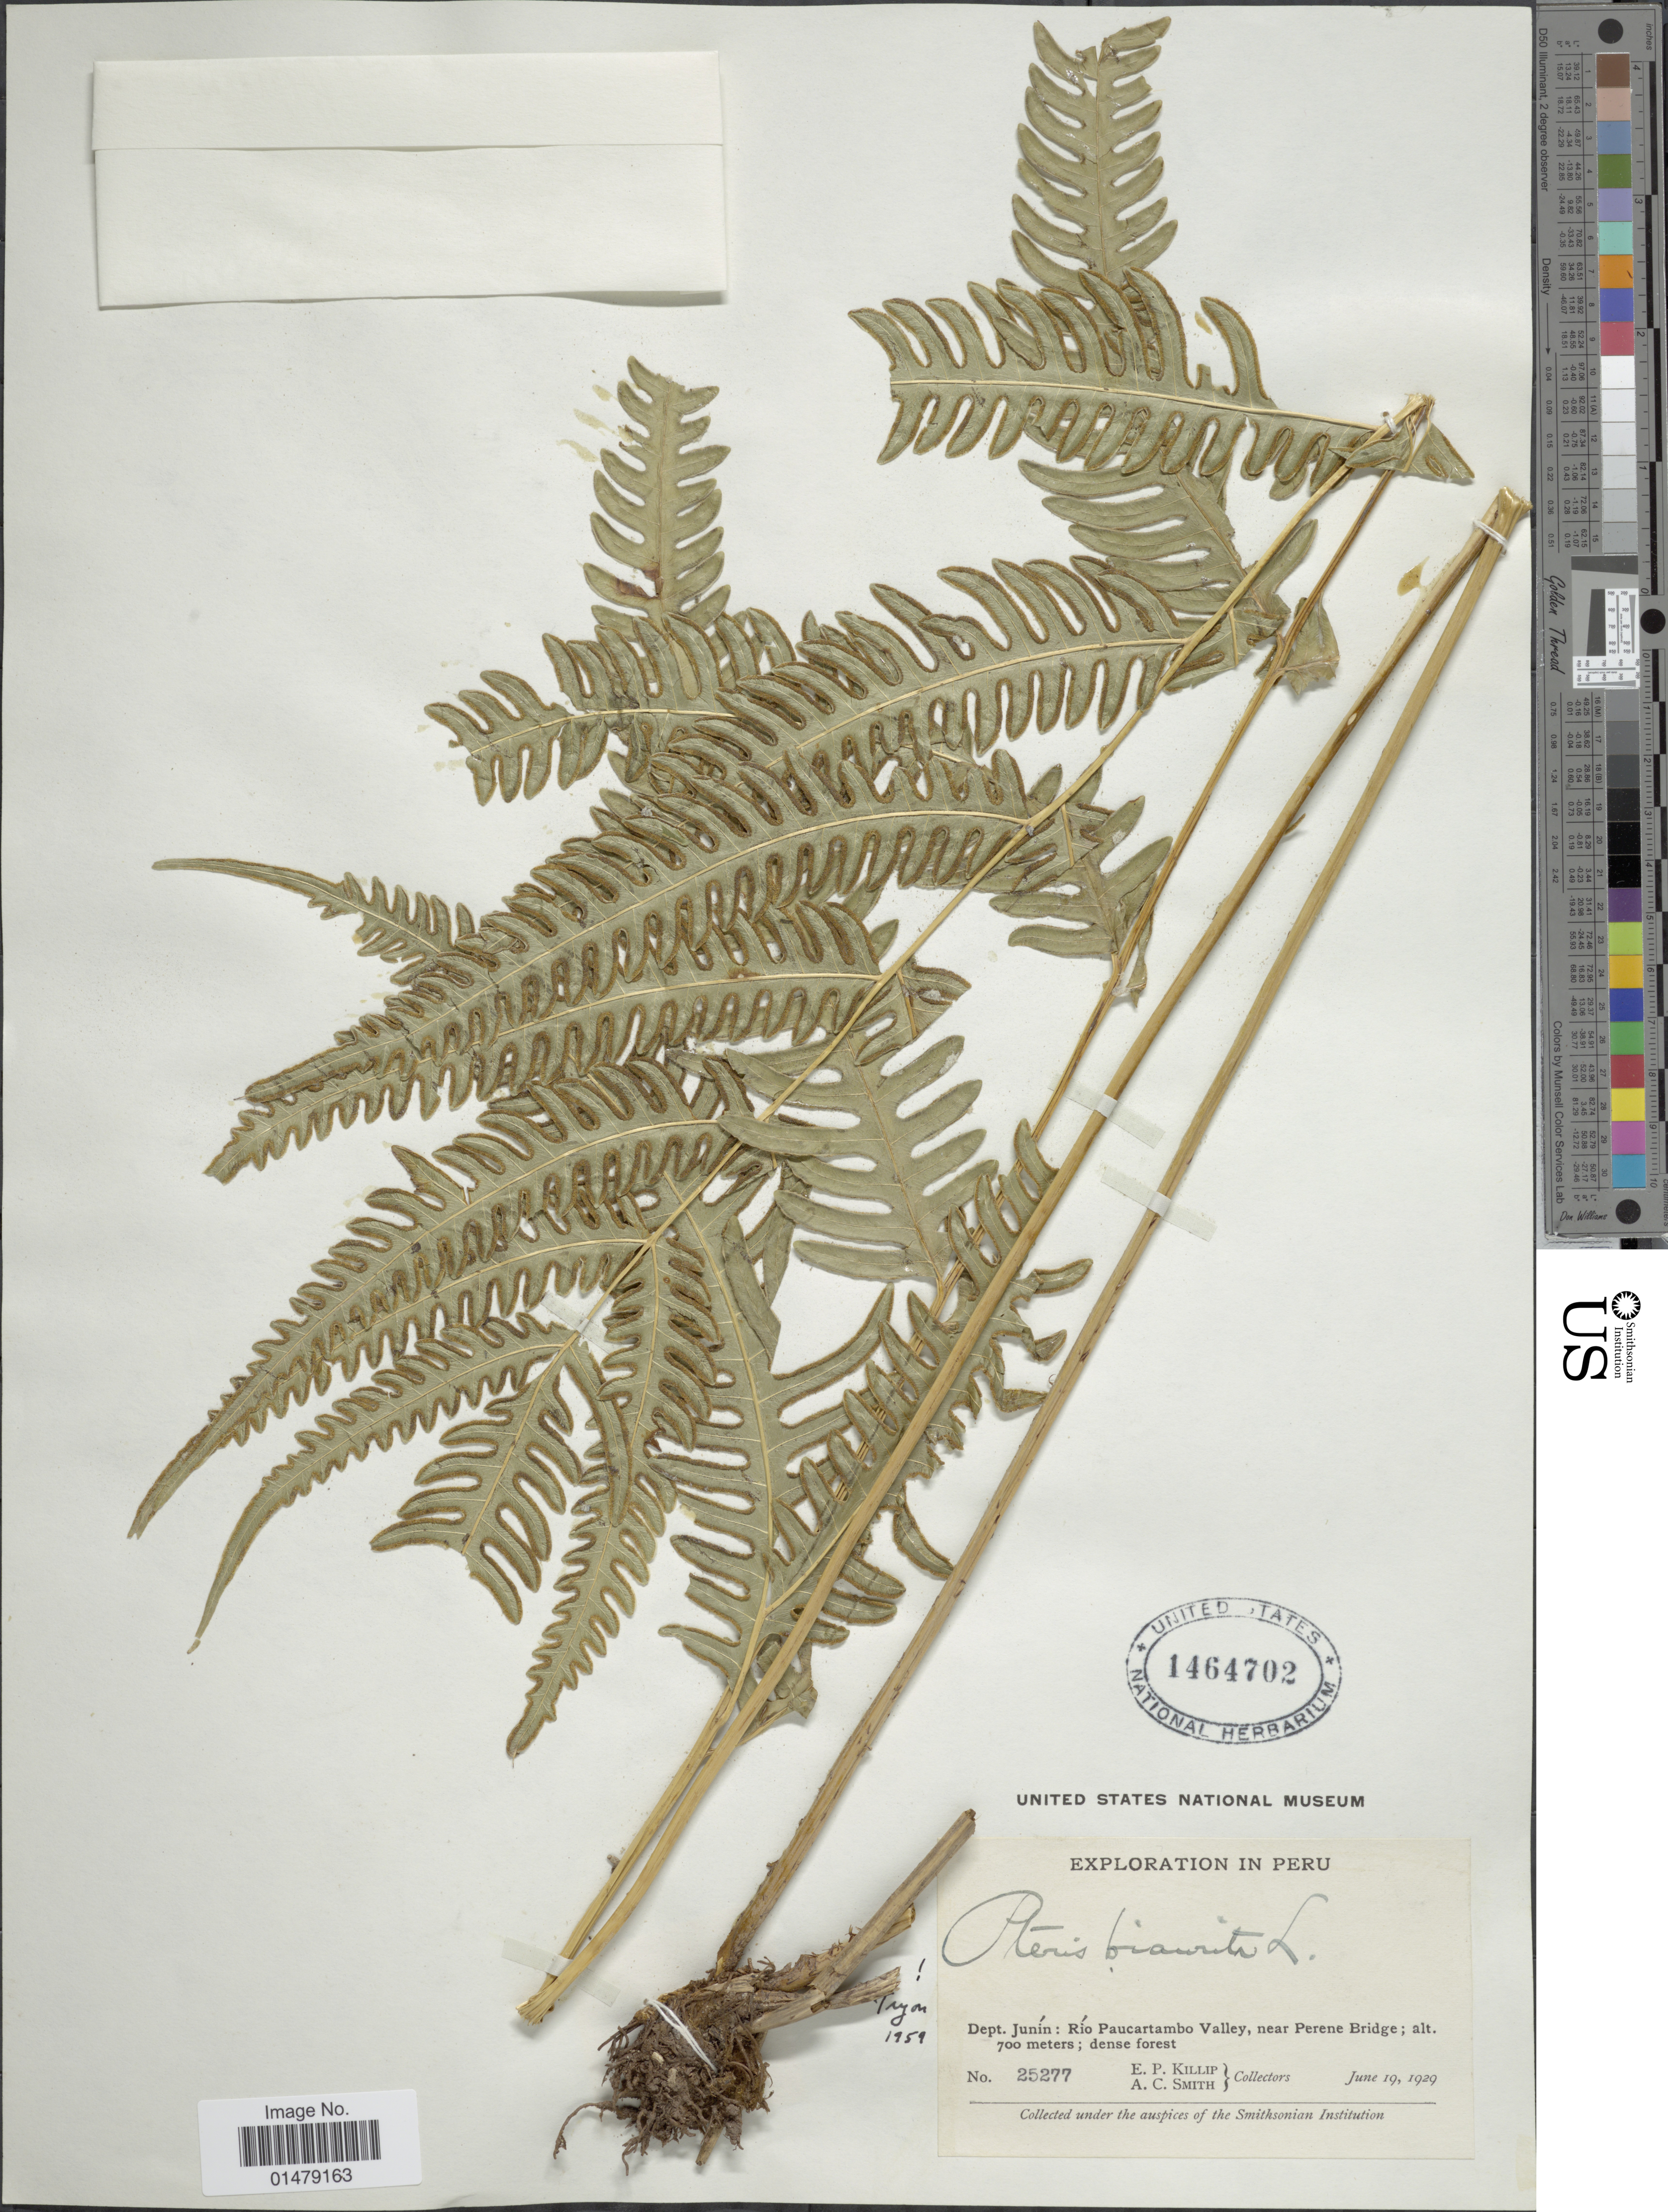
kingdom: Plantae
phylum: Tracheophyta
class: Polypodiopsida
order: Polypodiales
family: Pteridaceae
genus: Pteris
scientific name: Pteris biaurita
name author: L.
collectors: E. P. Killip & A. C. Smith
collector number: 25277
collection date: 1929-06-19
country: Peru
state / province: Junín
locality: Rio Paucartambo Valley, near Perene Bridge.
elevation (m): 700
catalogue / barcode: US 1464702